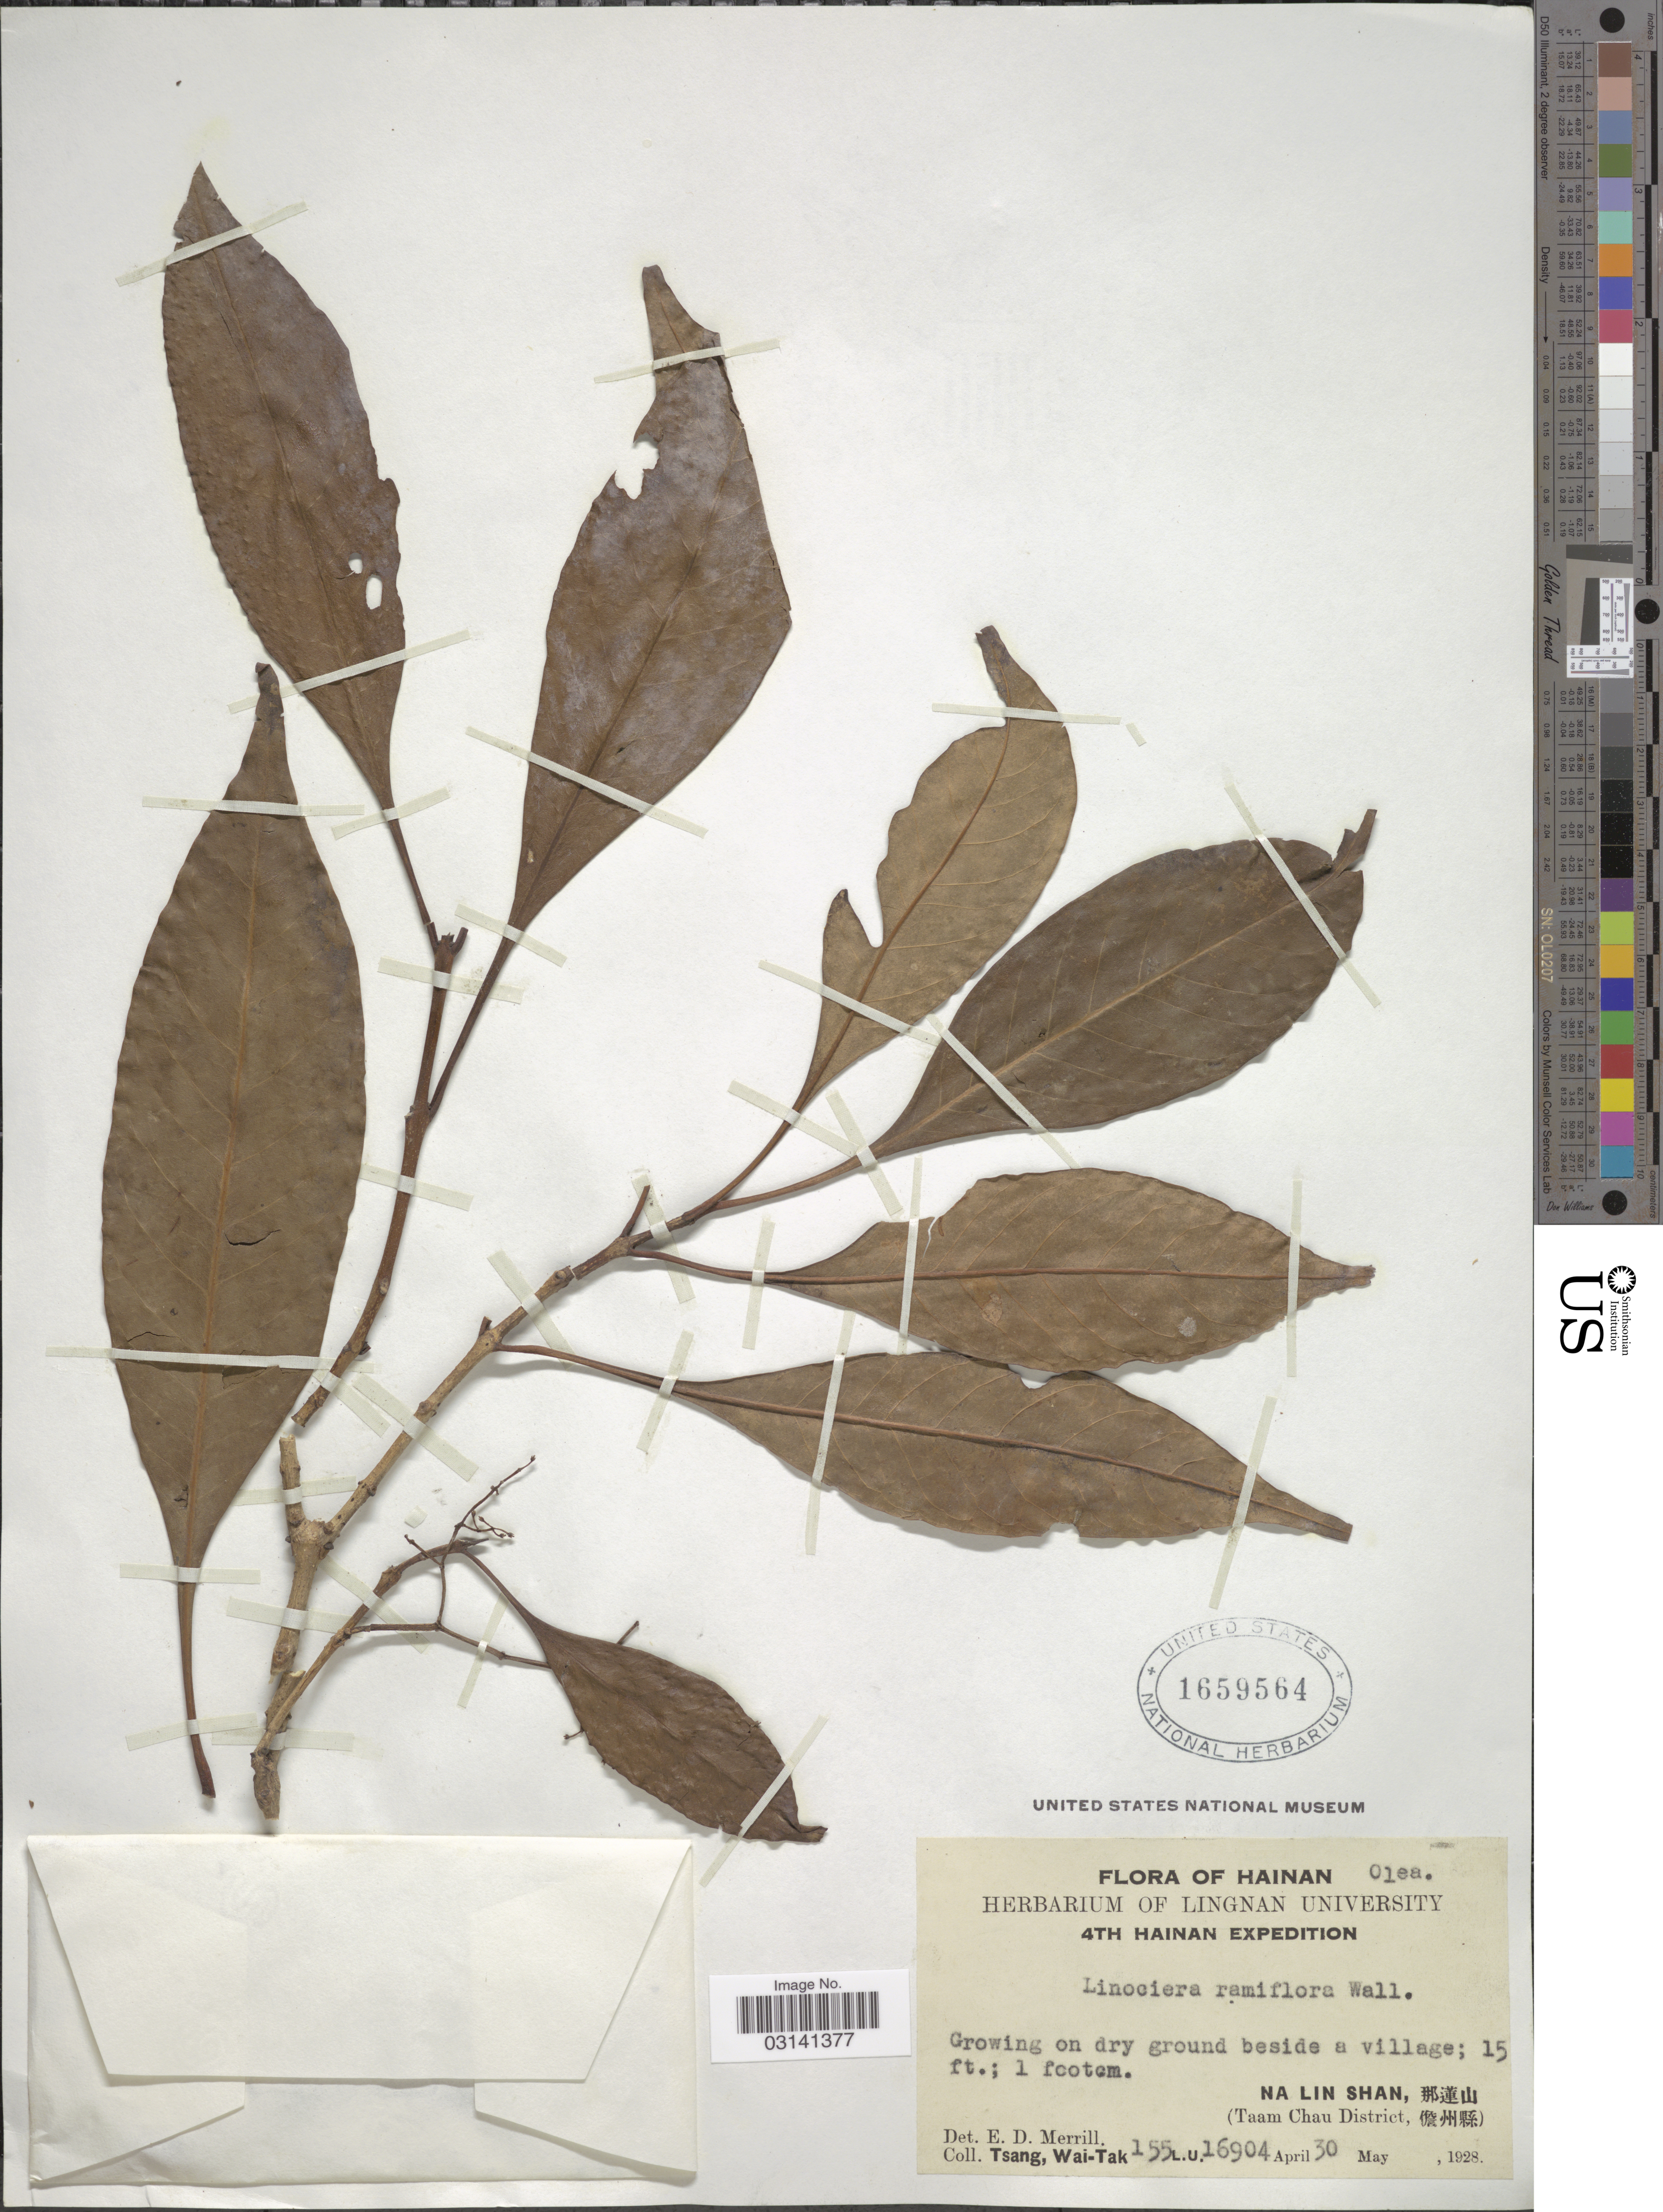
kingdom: Plantae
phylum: Tracheophyta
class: Magnoliopsida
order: Lamiales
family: Oleaceae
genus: Chionanthus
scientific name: Chionanthus ramiflorus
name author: Roxb.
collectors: W. T. Tsang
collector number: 155L.U.16904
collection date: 1928-04-30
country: China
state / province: Hainan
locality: Na Lin Shan, X, (Taam Chau District, X).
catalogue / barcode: US 1659564